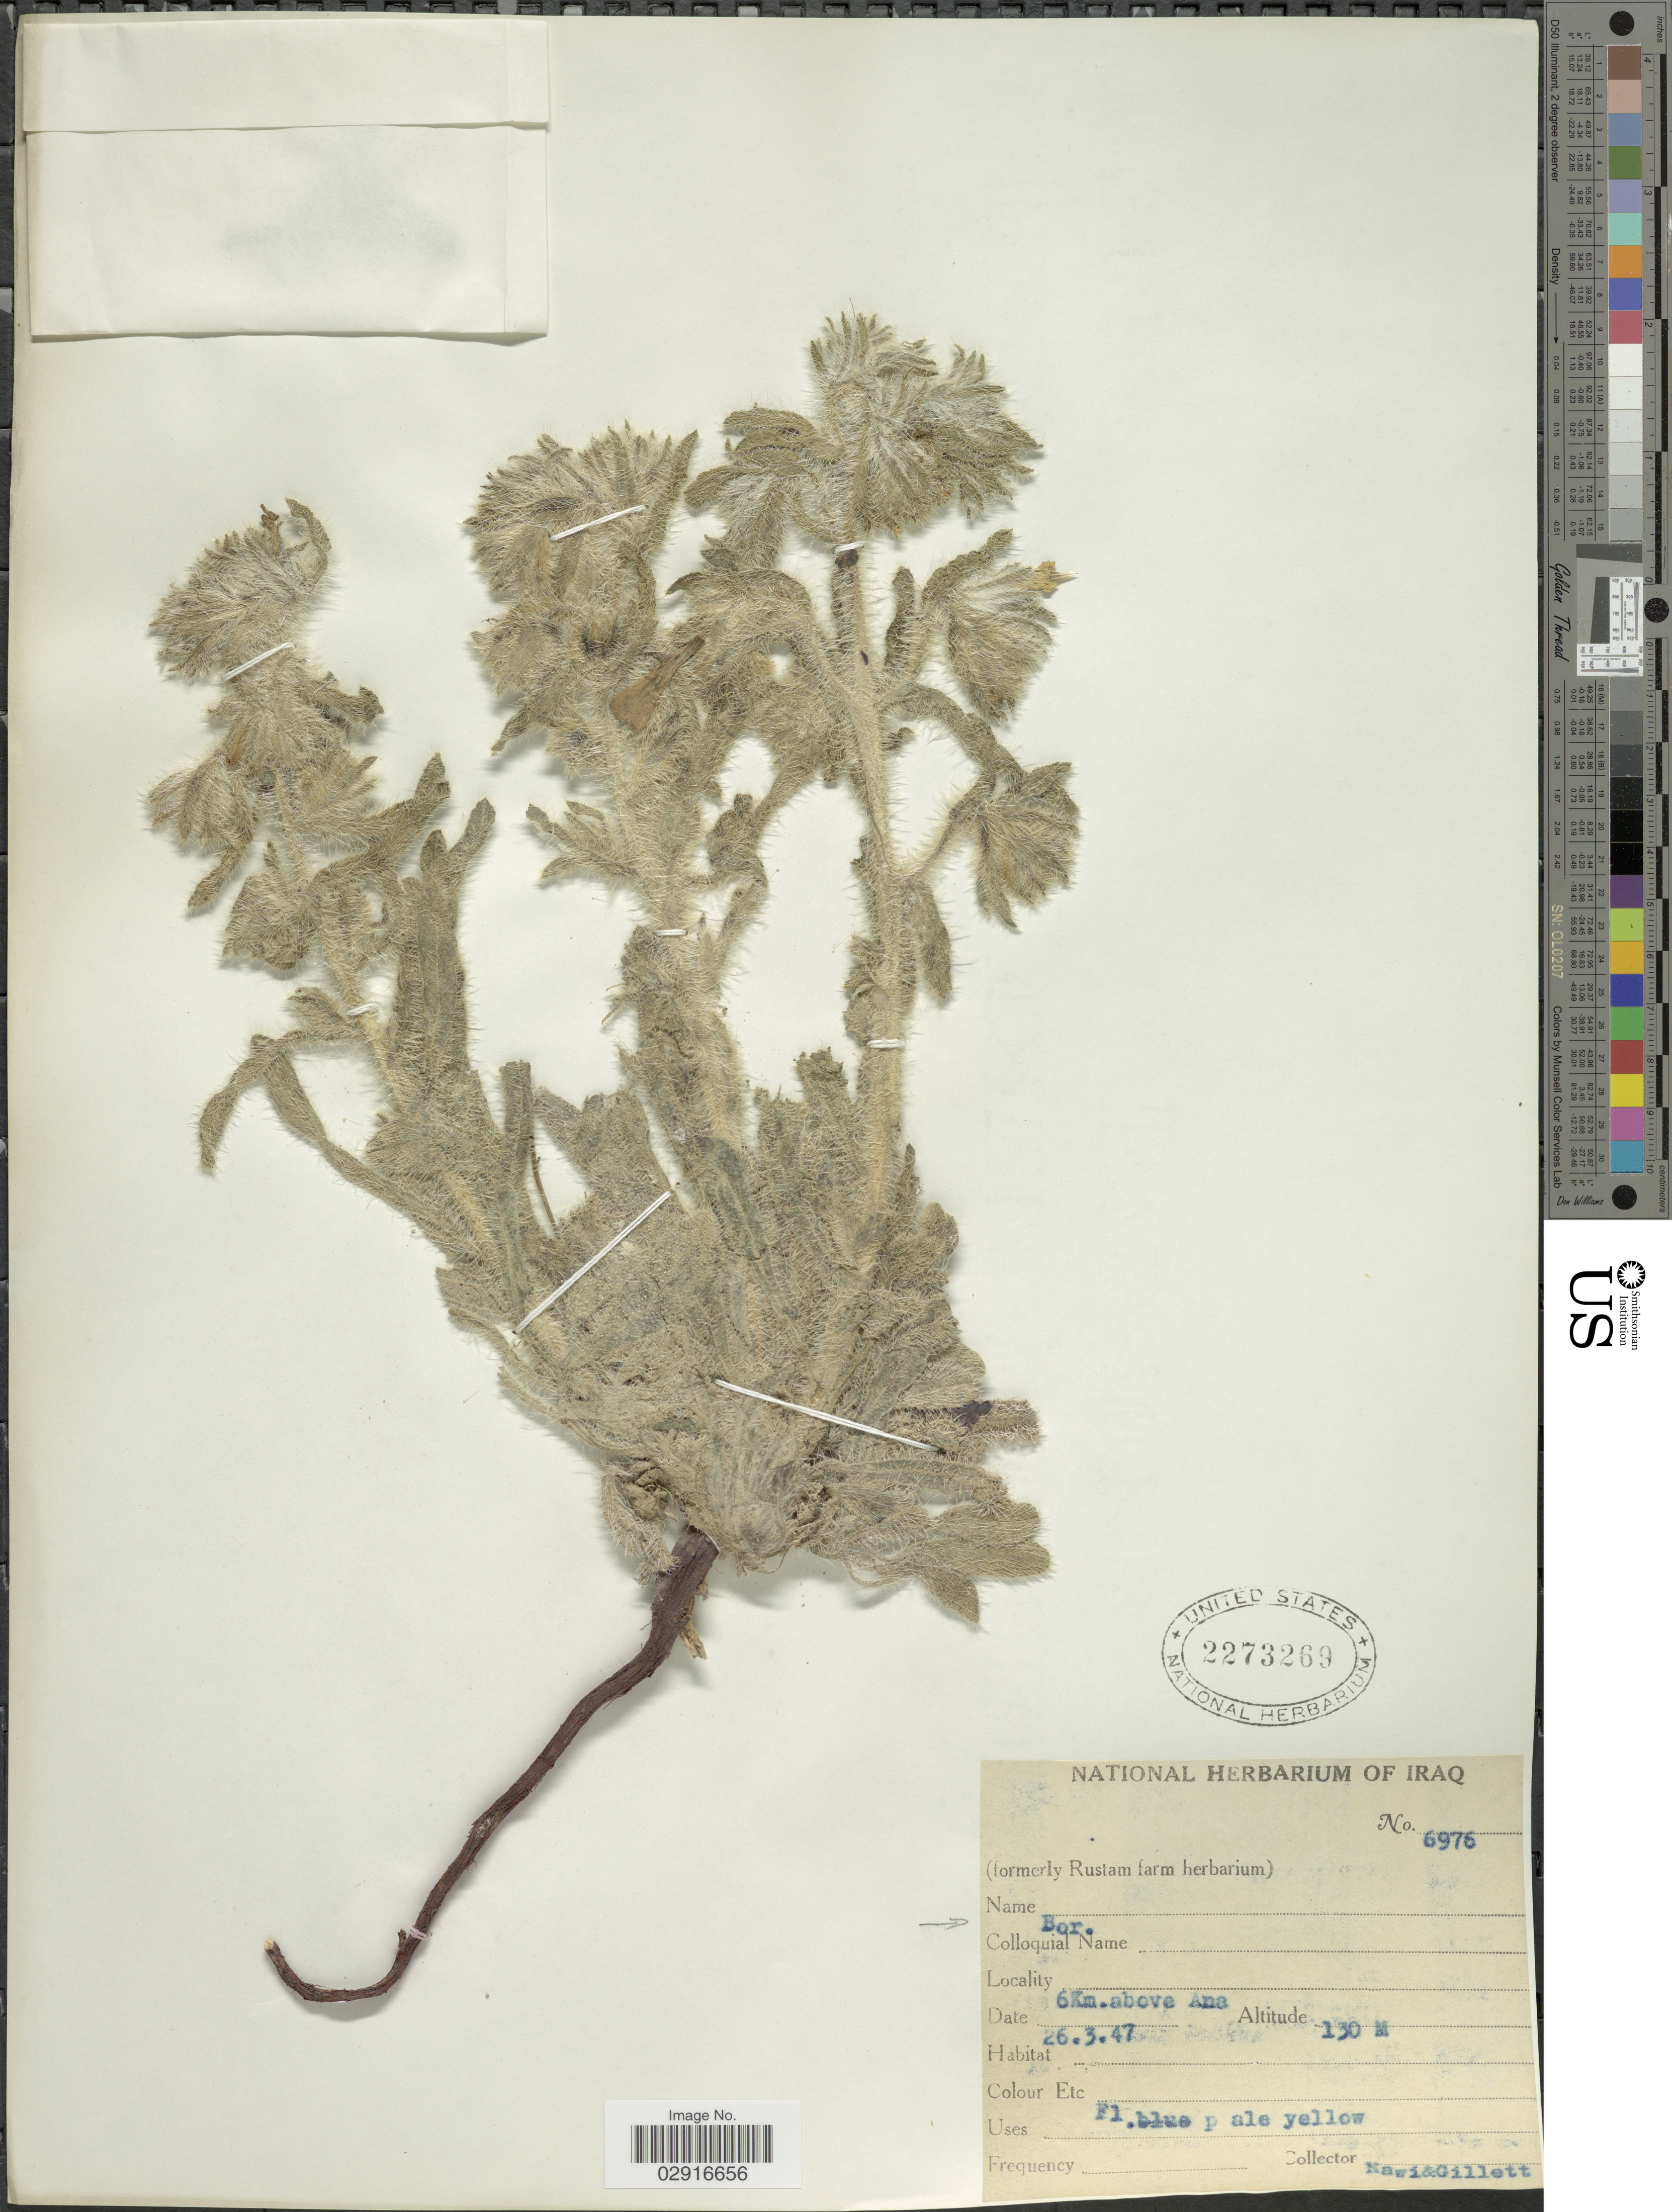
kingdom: Plantae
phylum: Tracheophyta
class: Magnoliopsida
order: Boraginales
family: Boraginaceae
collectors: -. Rawi & Gillett, --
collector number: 6976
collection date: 1947-03-26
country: Iraq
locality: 6 km. above Ana.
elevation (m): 130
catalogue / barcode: US 2273269